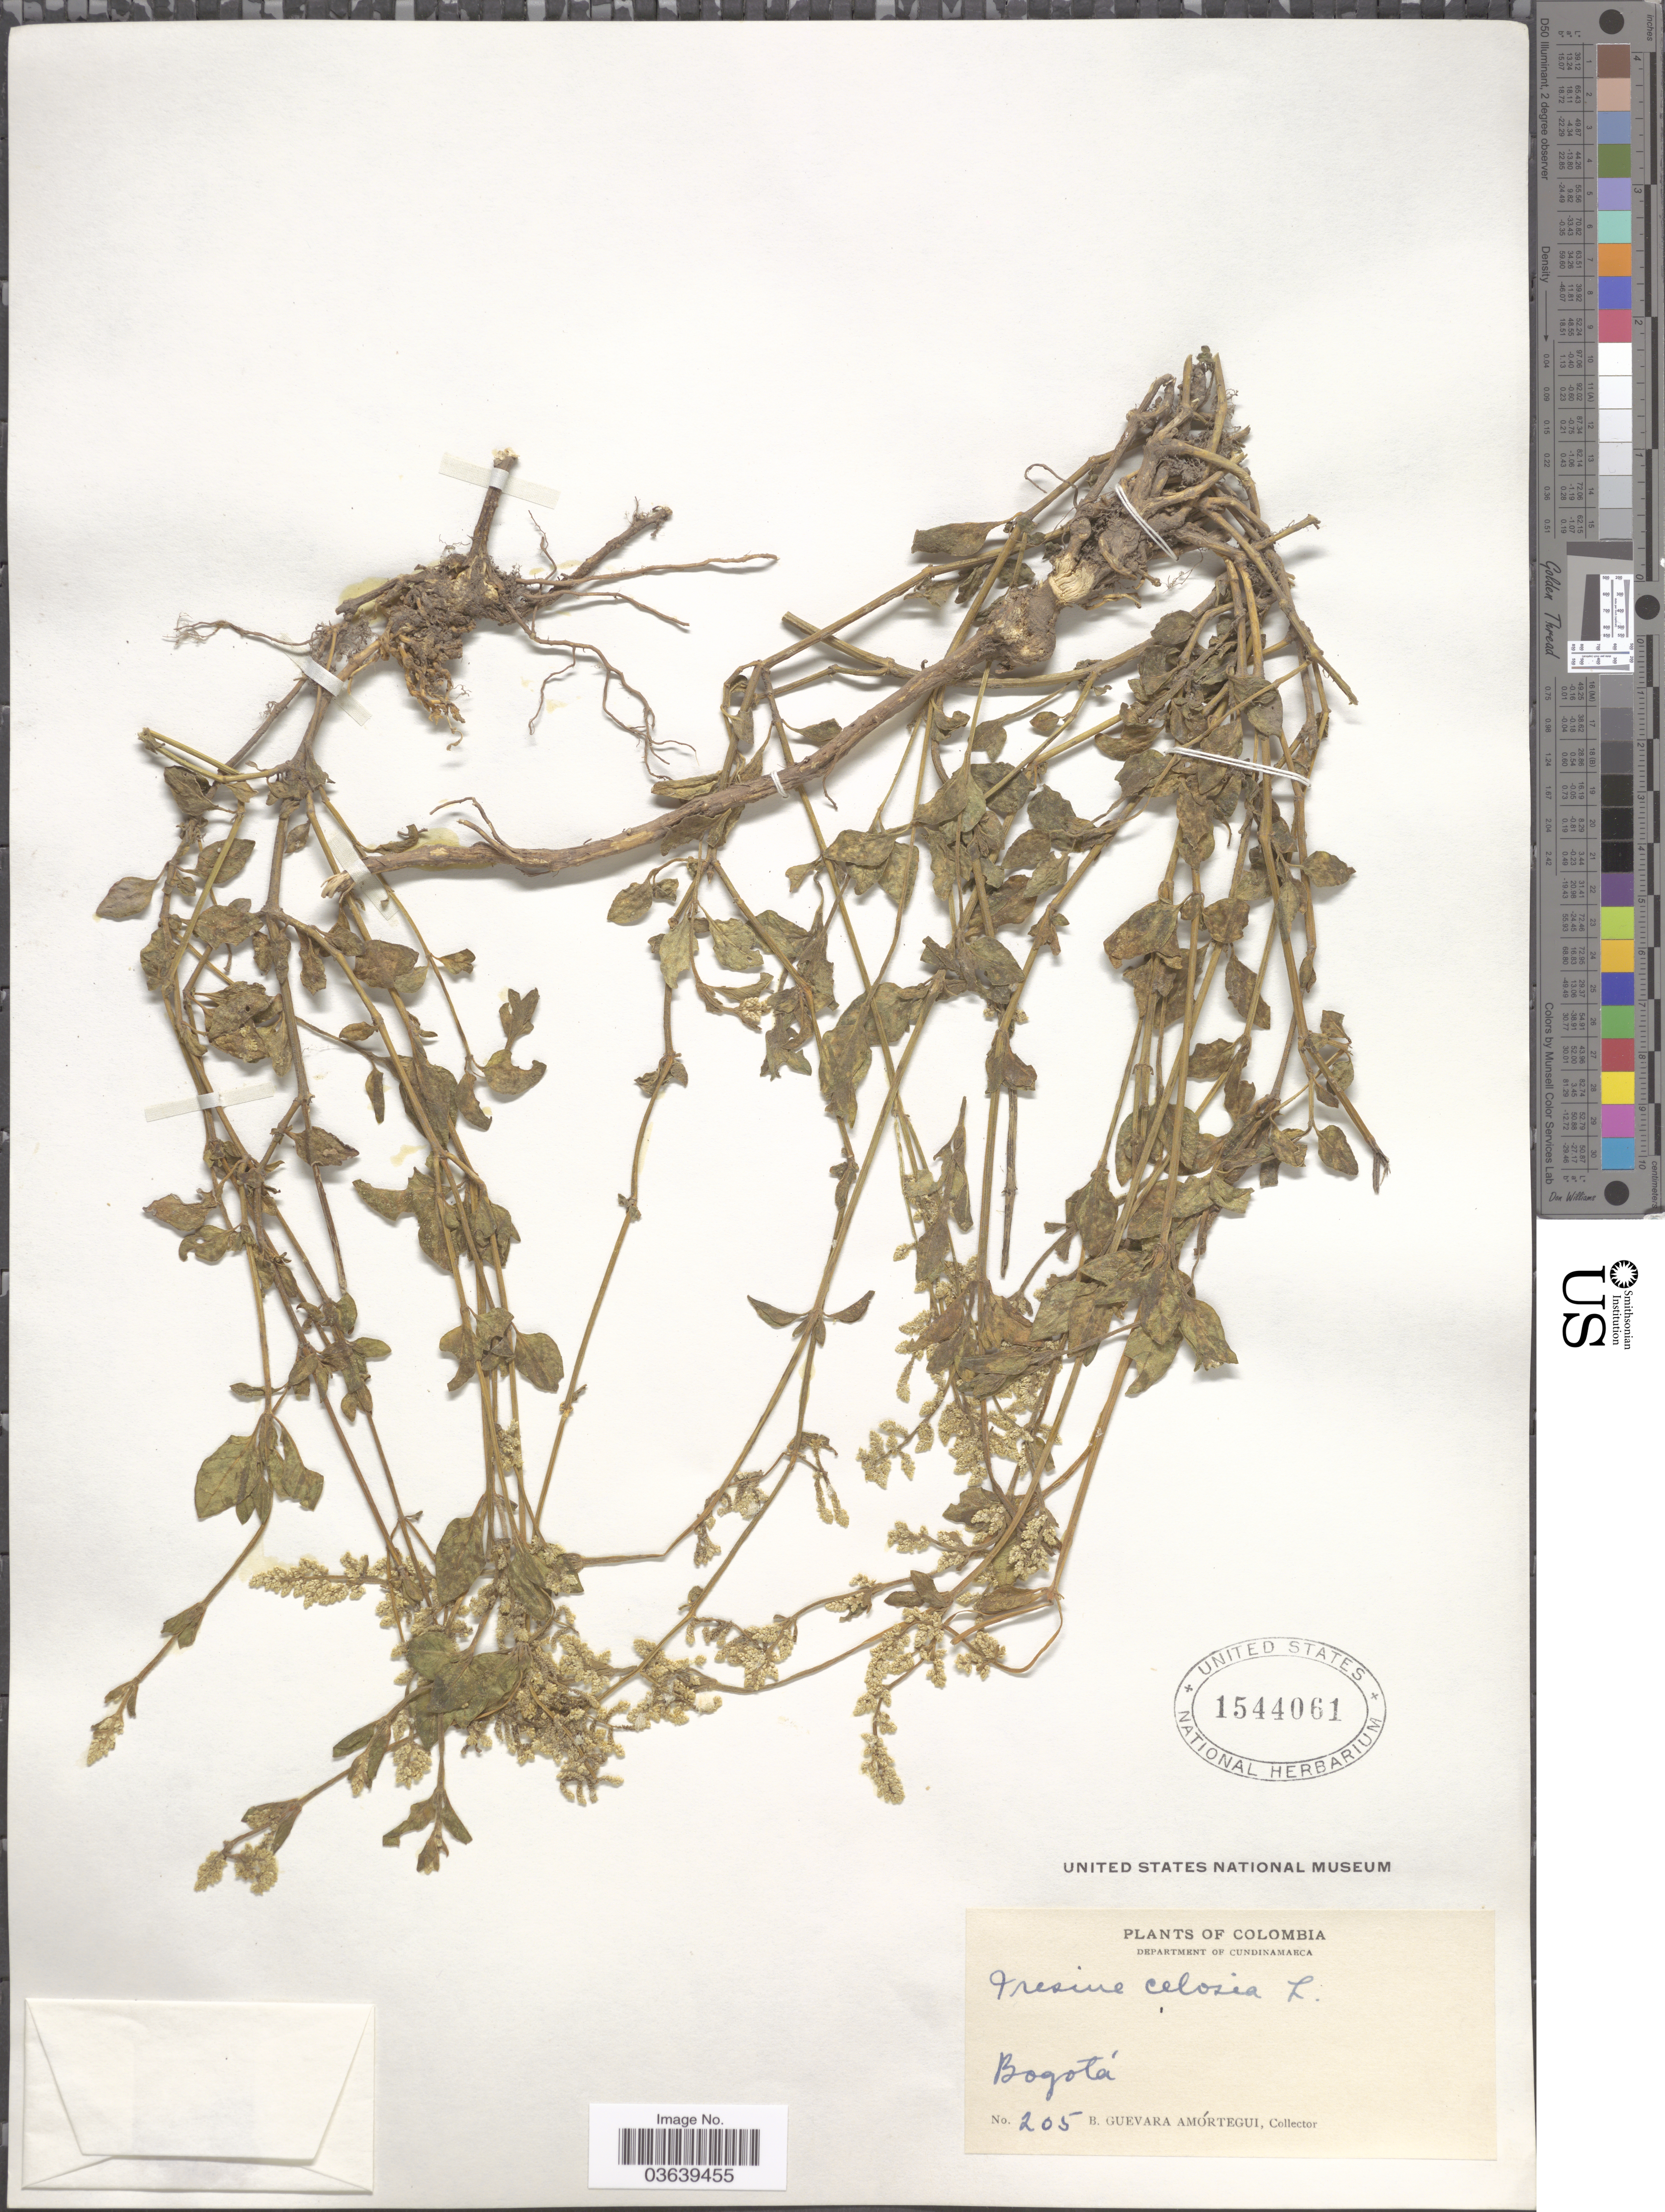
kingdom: Plantae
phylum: Tracheophyta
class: Magnoliopsida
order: Caryophyllales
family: Amaranthaceae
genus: Iresine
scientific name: Iresine diffusa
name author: Humb. & Bonpl. ex Willd.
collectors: B. Guevara Amortegui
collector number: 205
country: Colombia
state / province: Cundinamarca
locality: Department of Cundinamarca. Bogotá.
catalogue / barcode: US 1544061